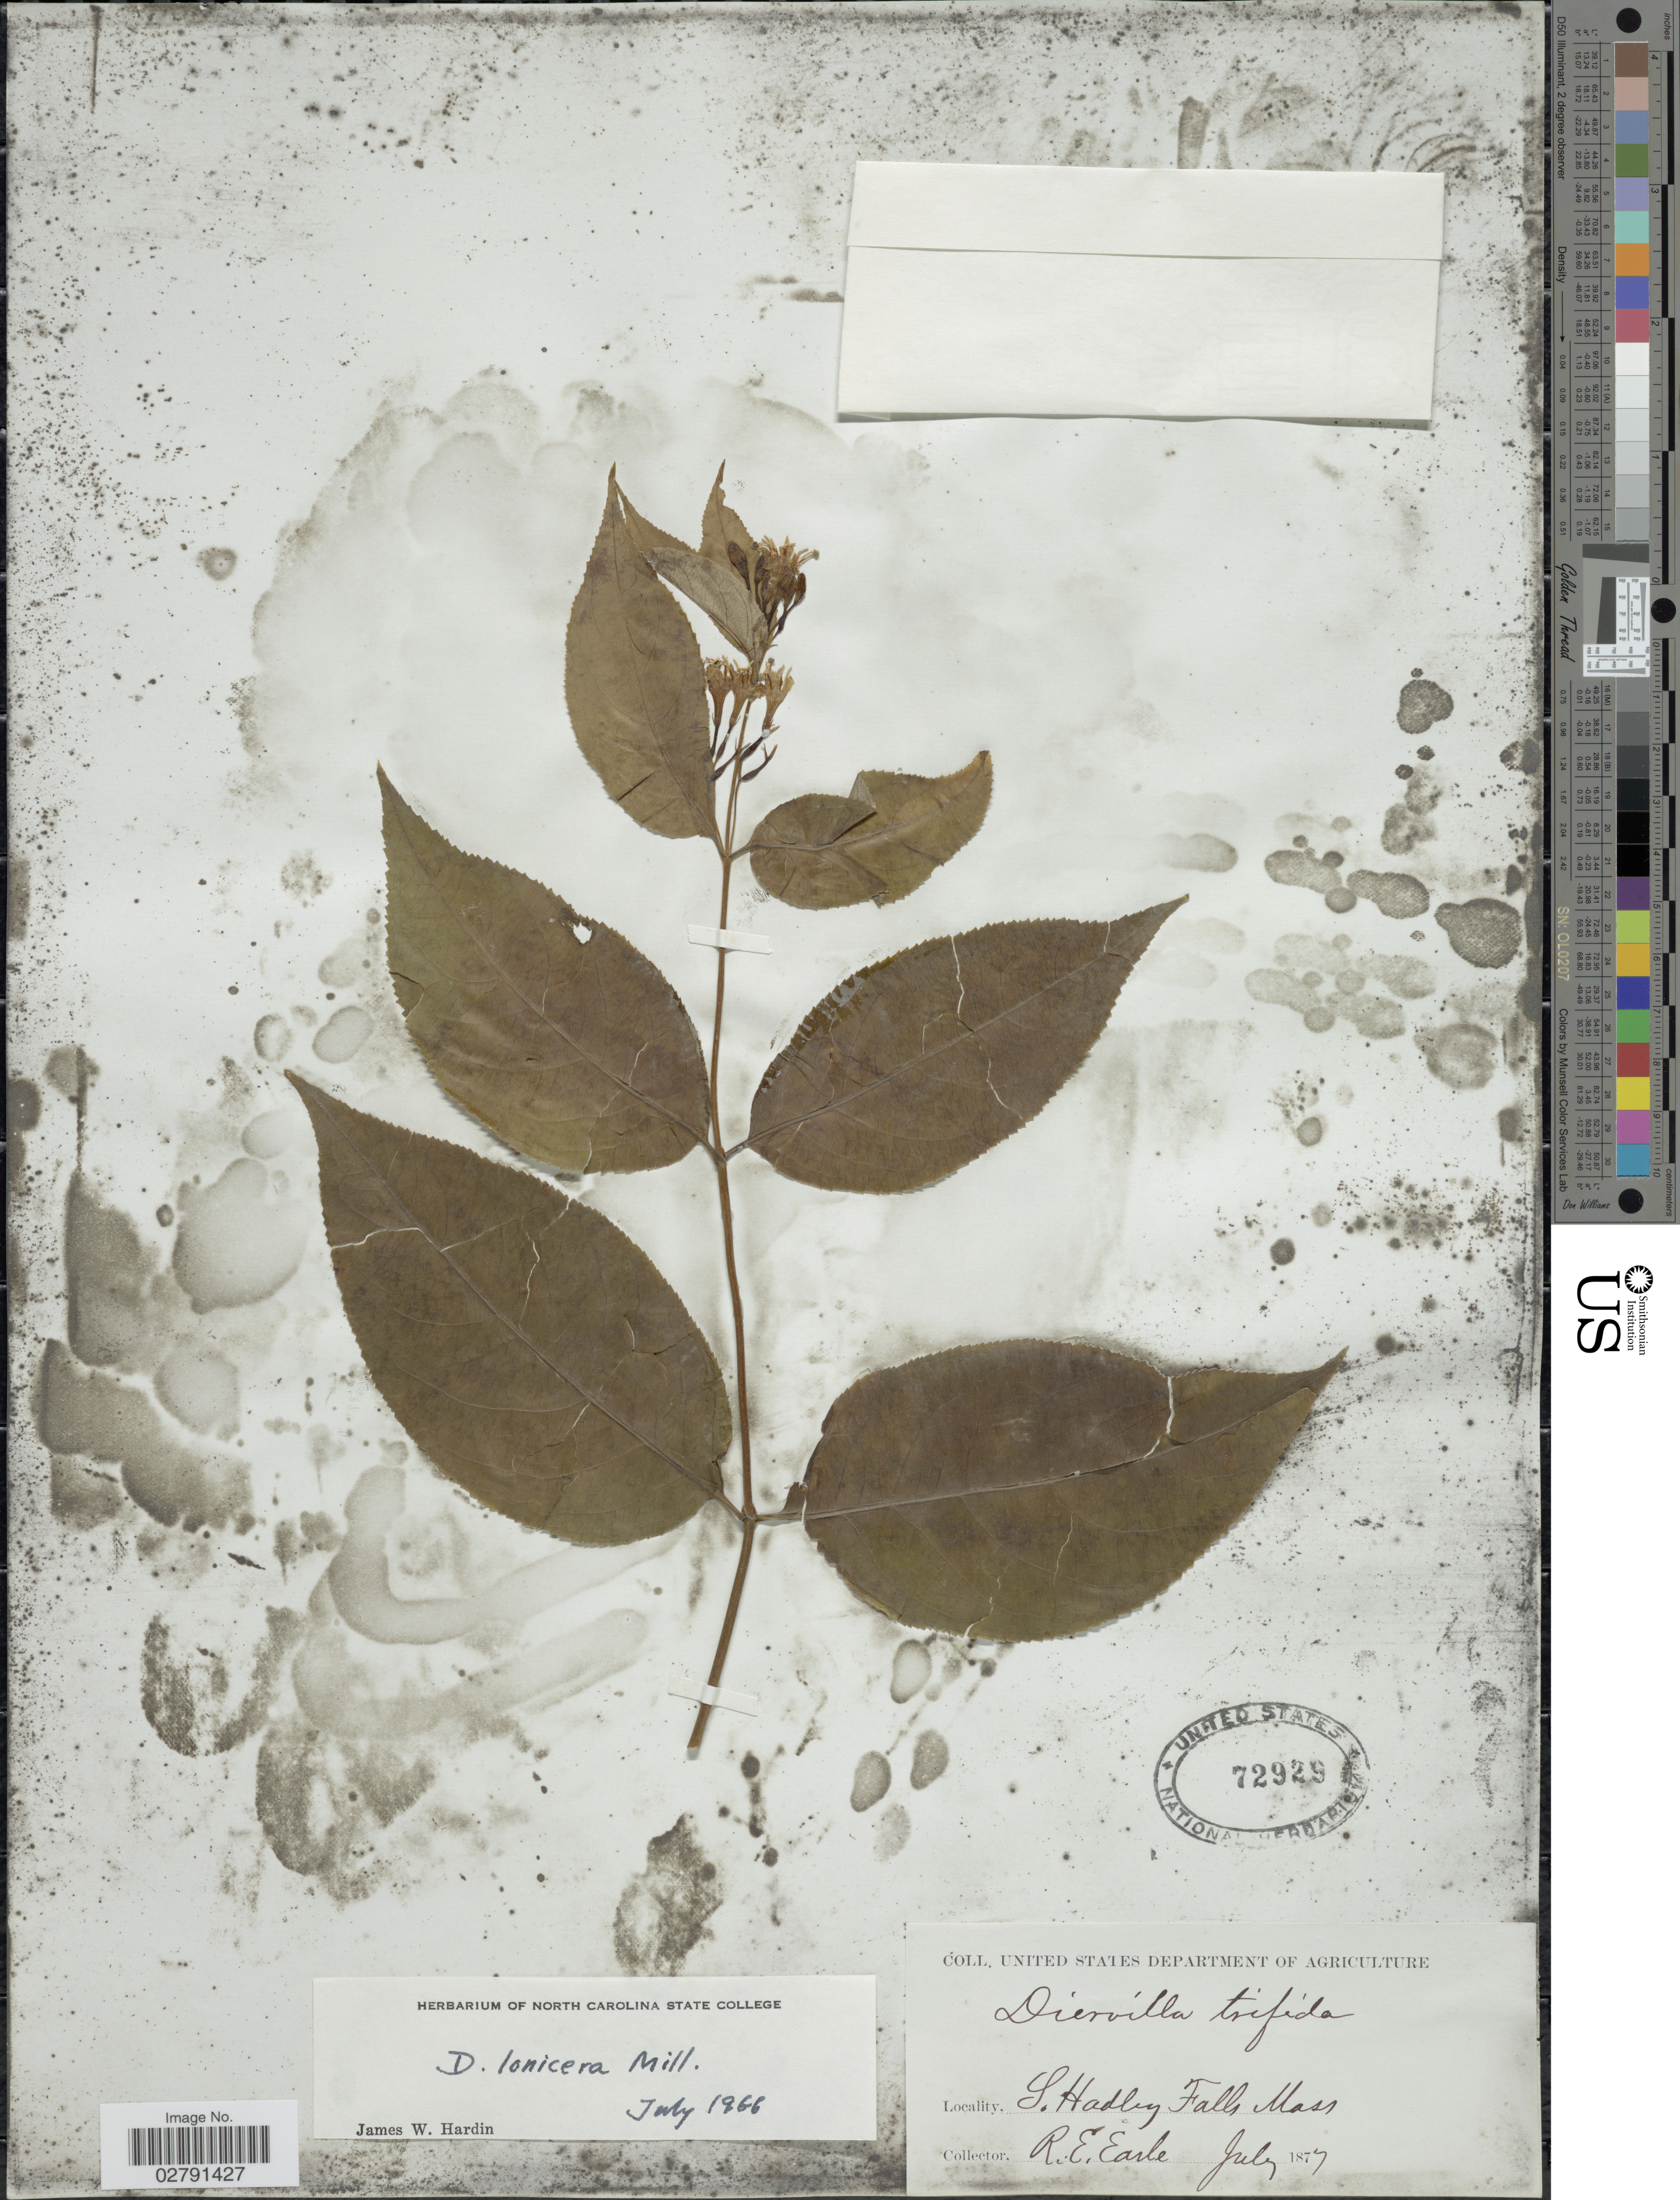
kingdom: Plantae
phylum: Tracheophyta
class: Magnoliopsida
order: Dipsacales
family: Caprifoliaceae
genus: Diervilla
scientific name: Diervilla lonicera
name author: Mill.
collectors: R. Earle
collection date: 1877-07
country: United States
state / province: Massachusetts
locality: S. Hadley Falls.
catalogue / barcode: US 72929